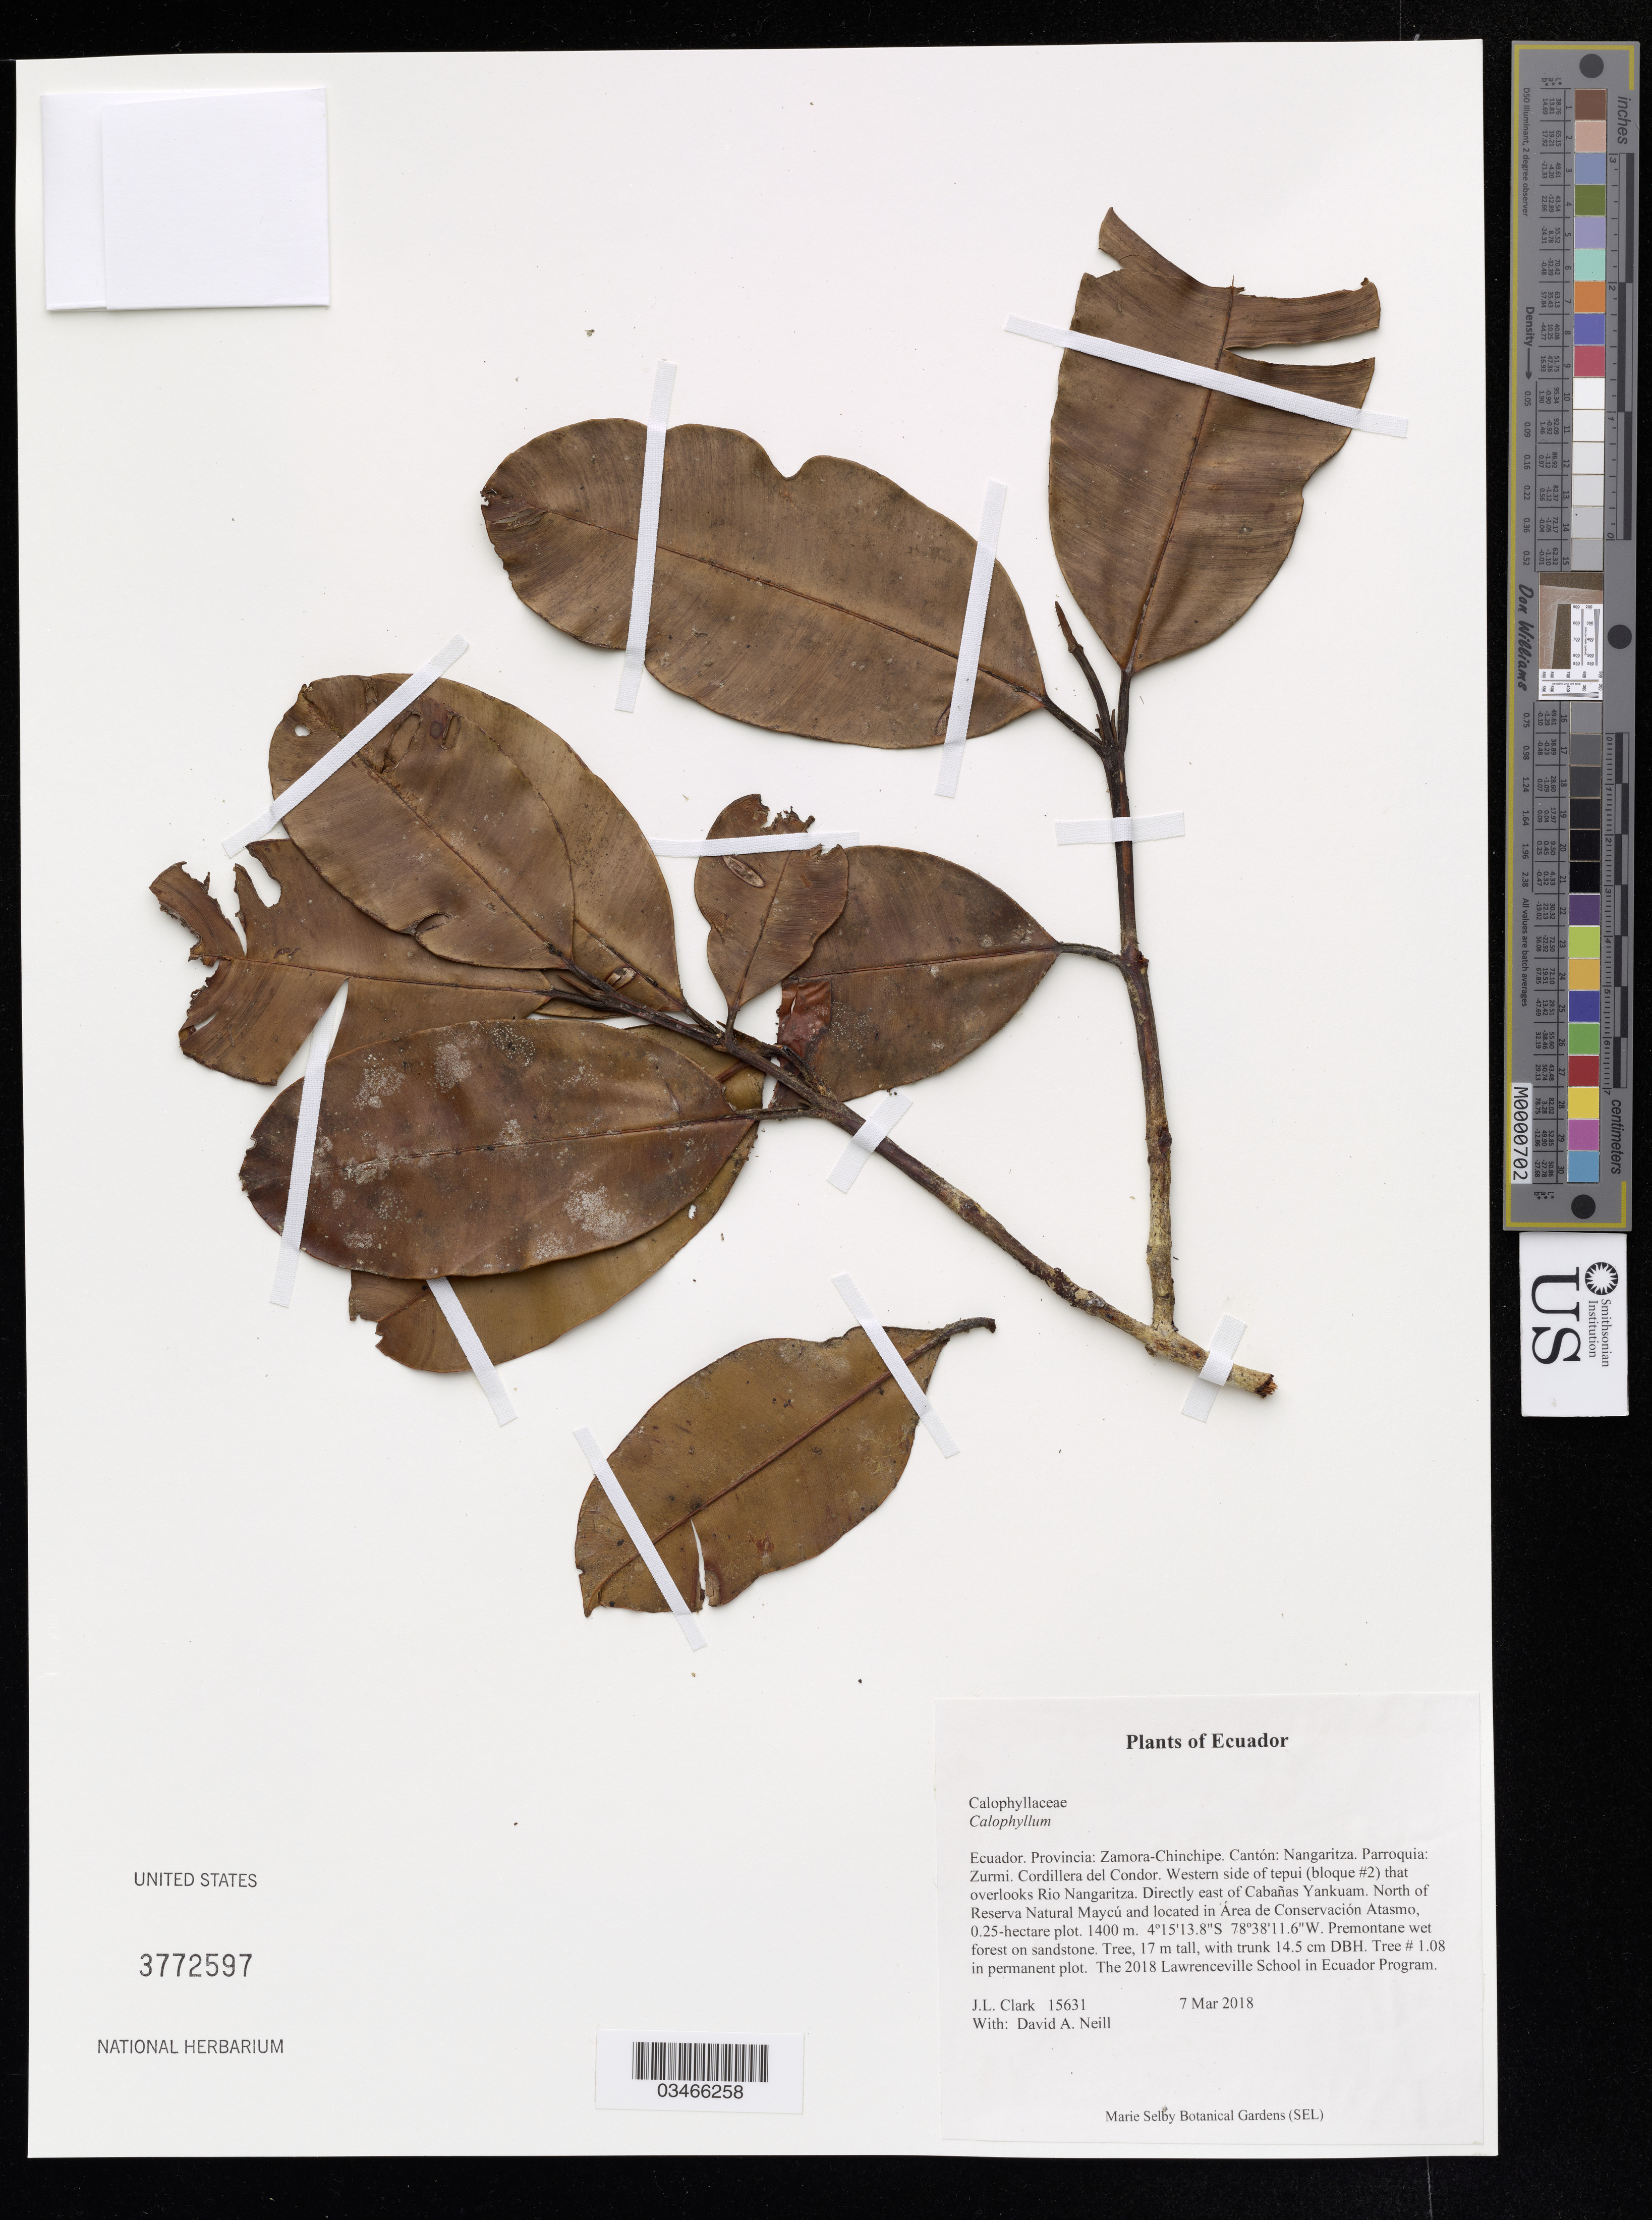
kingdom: Plantae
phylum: Tracheophyta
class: Magnoliopsida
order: Malpighiales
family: Calophyllaceae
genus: Calophyllum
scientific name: Calophyllum sp.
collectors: J. Clark & D. A. Neill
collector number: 15631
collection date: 2018-03-07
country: Ecuador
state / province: Zamora-Chinchipe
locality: Cantón: Nangaritza, Parroquia: Zurmi, Cordillera del Condor, Western side of tepui (bloque #2) that overlooks Rio Nangaritza.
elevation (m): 1400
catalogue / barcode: US 3772597